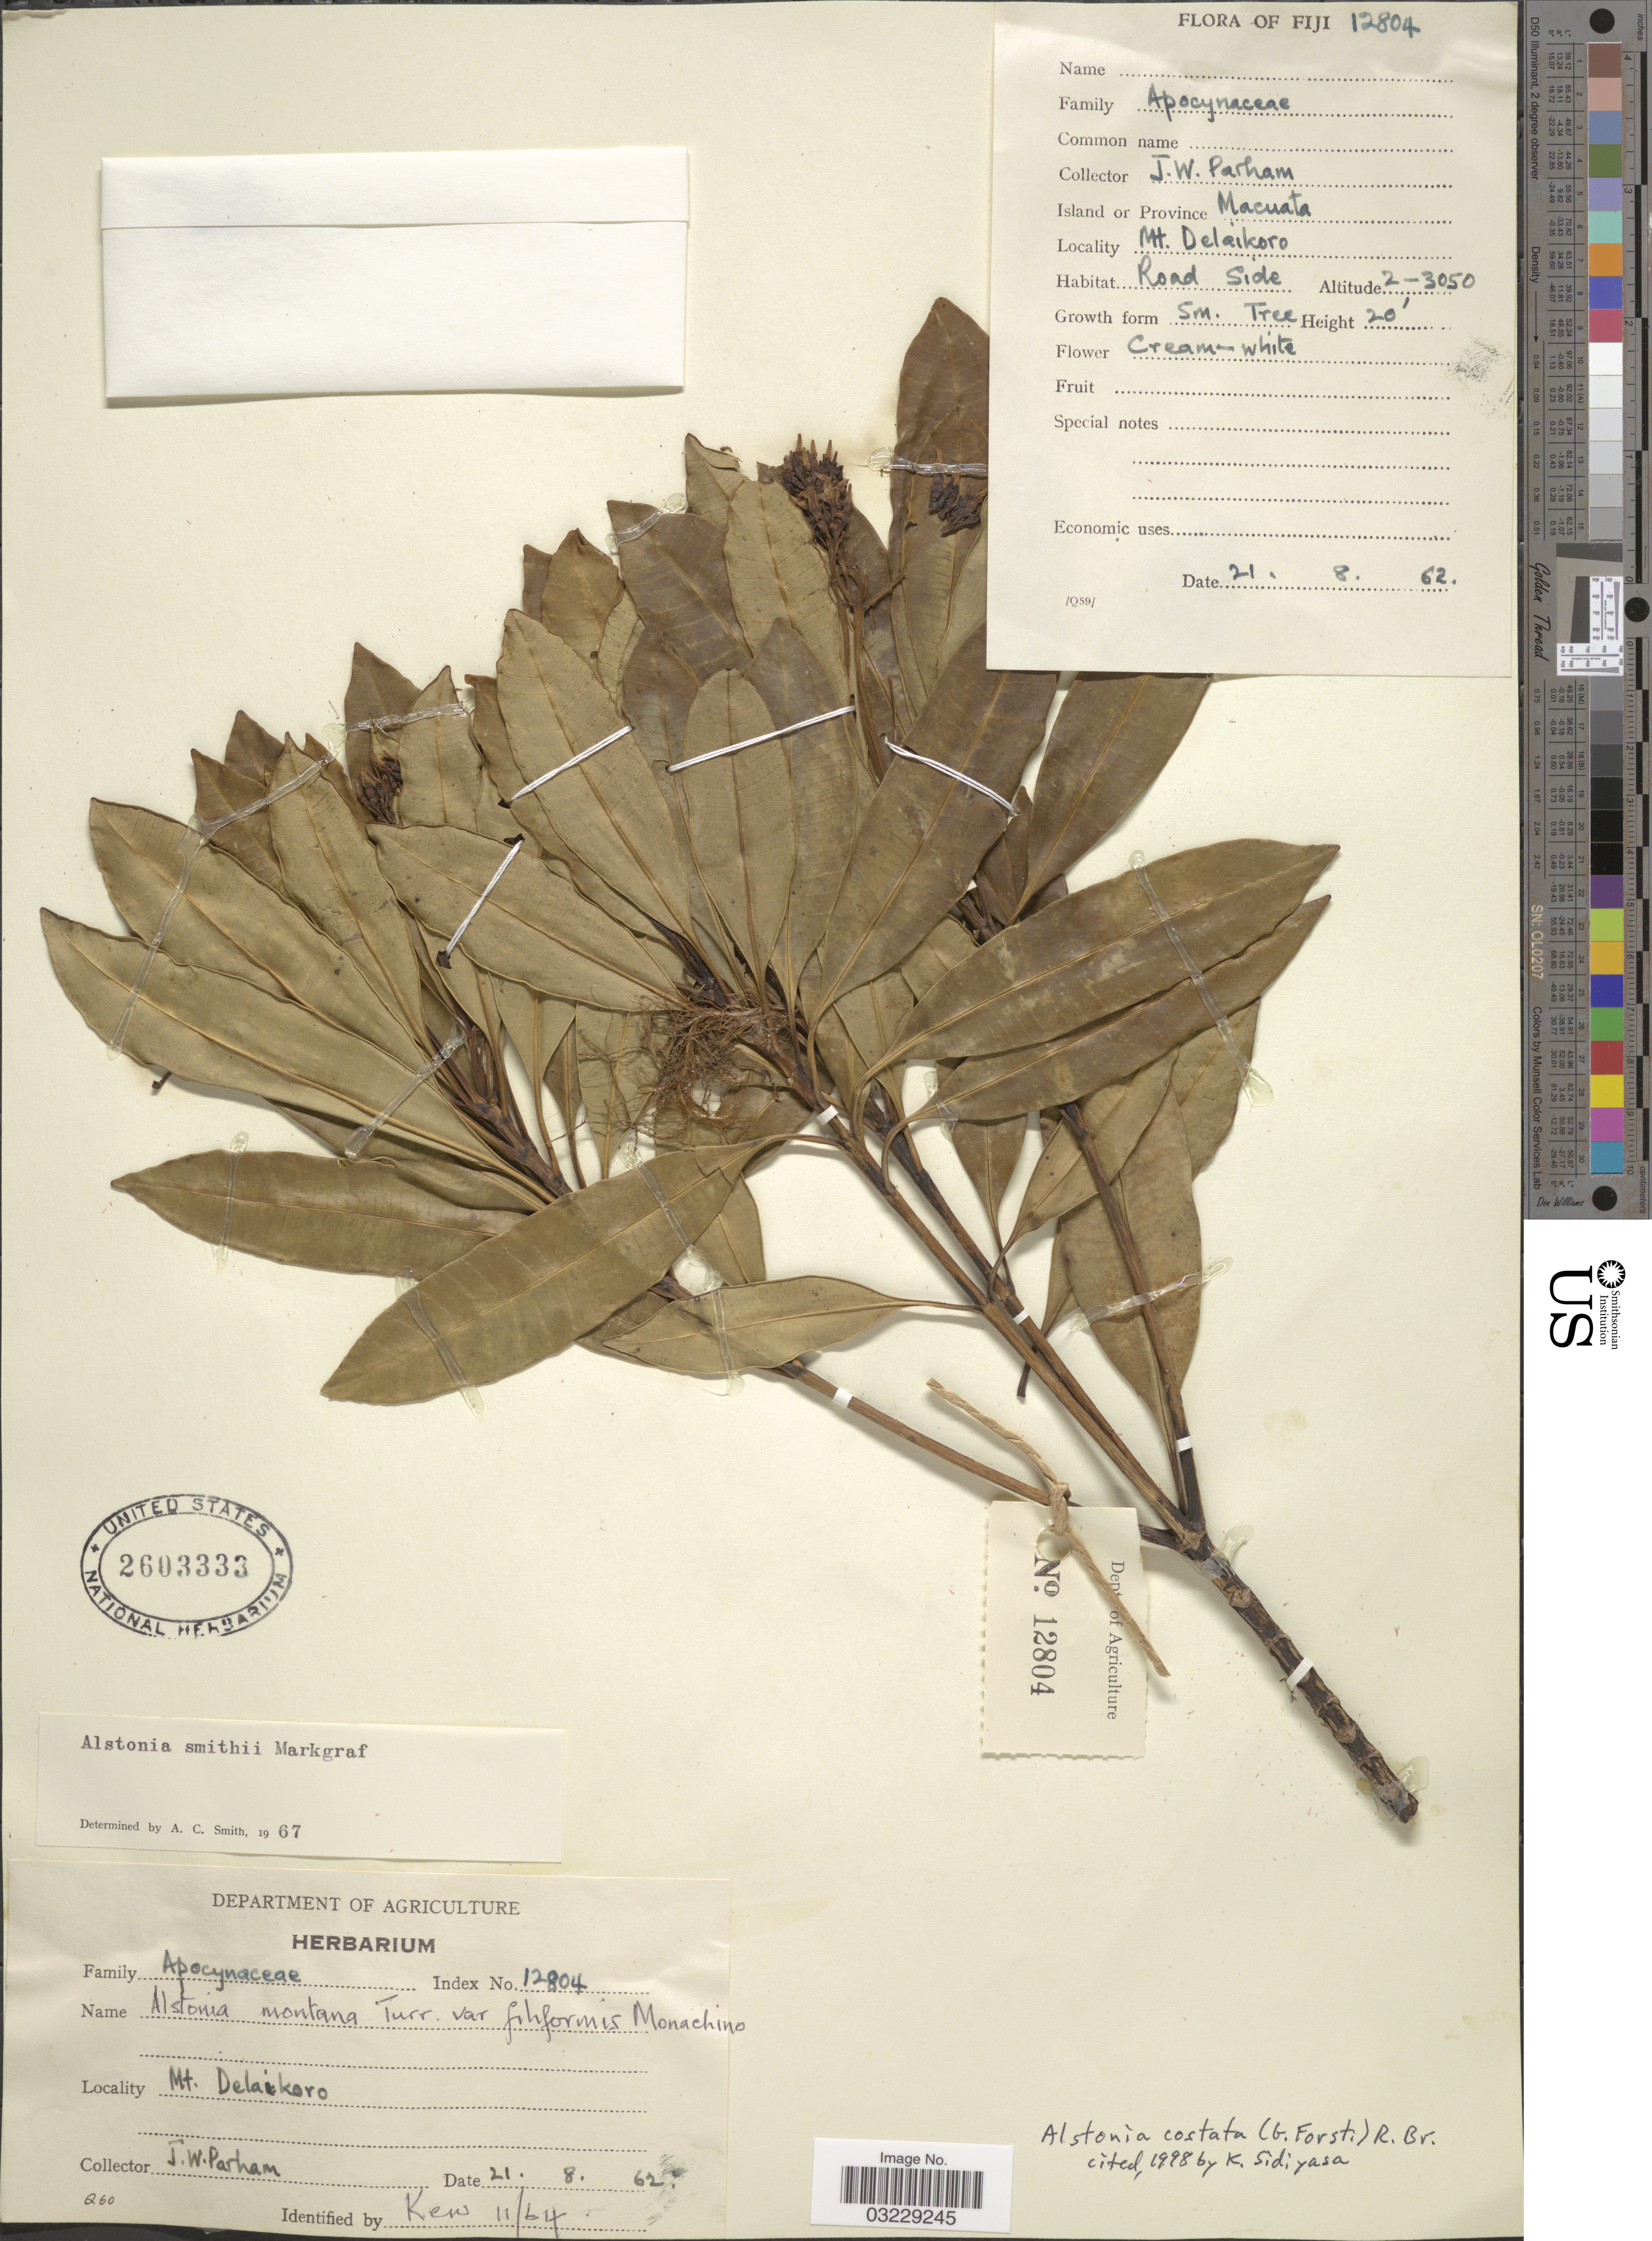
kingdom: Plantae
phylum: Tracheophyta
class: Magnoliopsida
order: Gentianales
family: Apocynaceae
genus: Alstonia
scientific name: Alstonia sp.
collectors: J. Parham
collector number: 12804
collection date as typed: Transcribed d/m/y: 21/8/62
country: Fiji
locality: Mt. Delaikoro. Island or Province Macuata.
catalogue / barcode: US 2603333